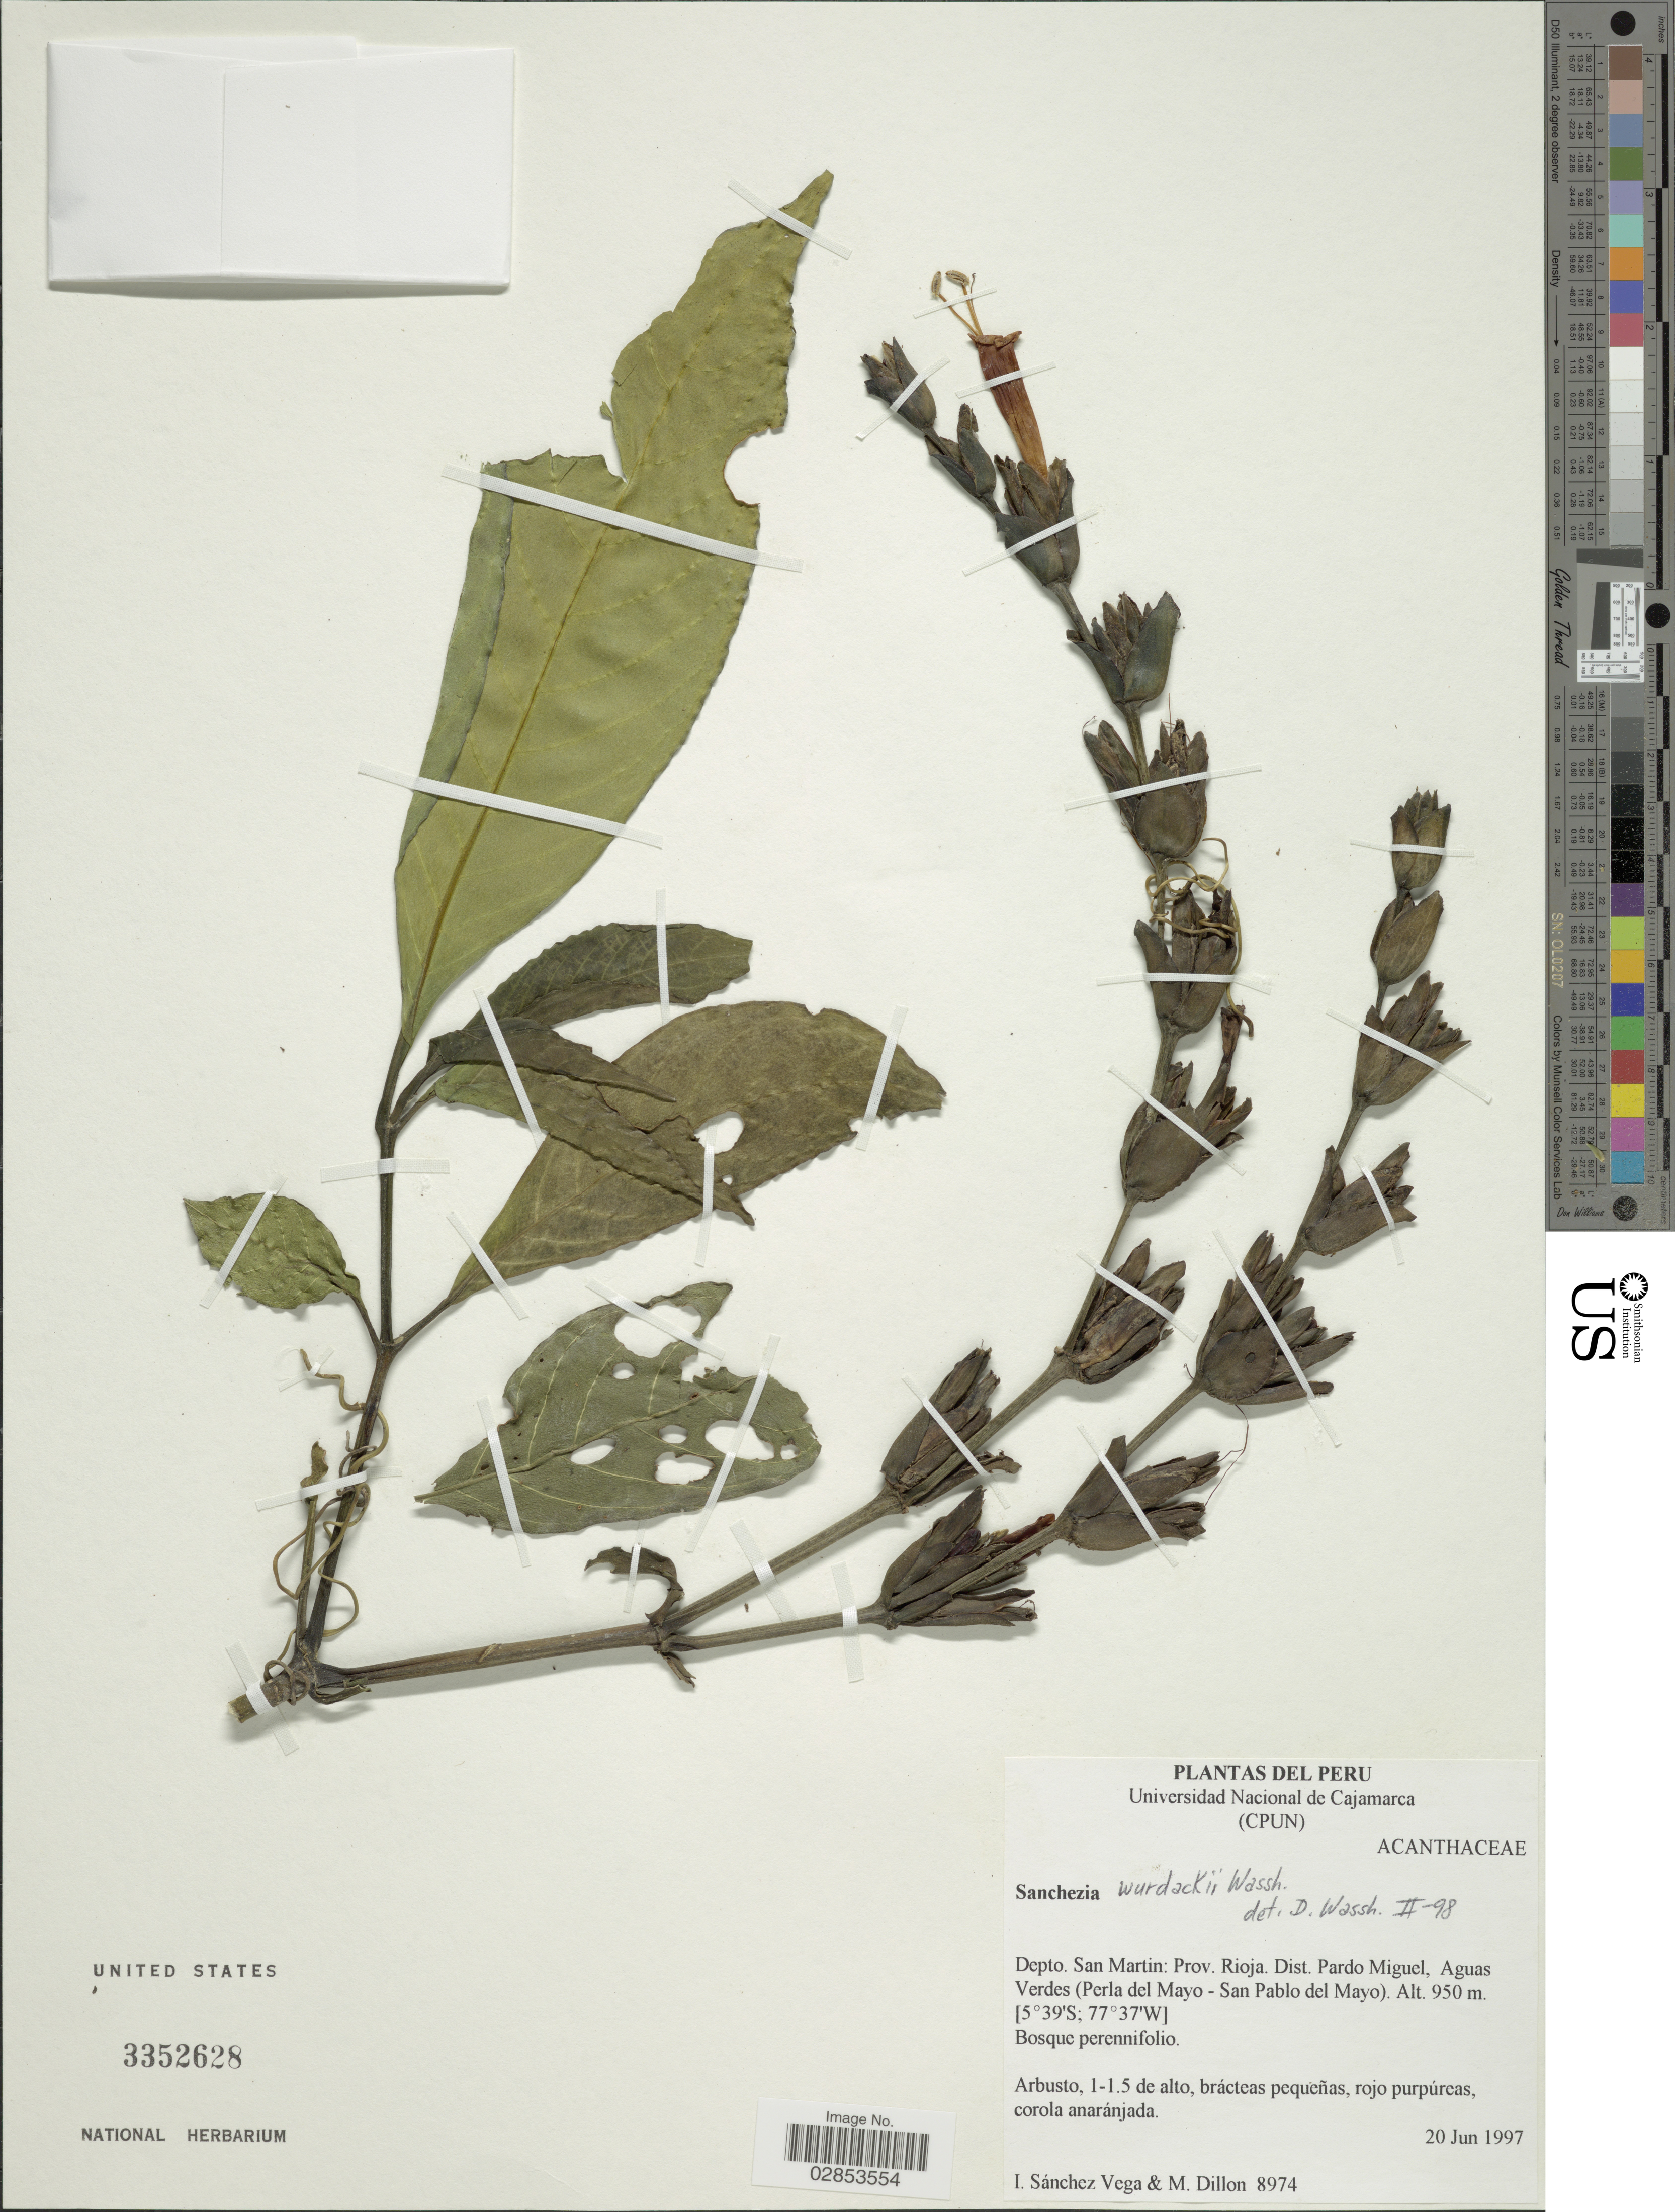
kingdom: Plantae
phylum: Tracheophyta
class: Magnoliopsida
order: Lamiales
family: Acanthaceae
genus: Sanchezia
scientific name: Sanchezia wurdackii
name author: Wassh.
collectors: I. Sánchez Vega & M. O. Dillon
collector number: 8974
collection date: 1997-06-20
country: Peru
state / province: San Martín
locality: Depto. San Martin: Prov. Rioja. Dist. Pardo Miguel, Aguas Verdes (Perla del Mayo-San Pablo del Mayo).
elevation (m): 950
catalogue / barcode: US 3352628